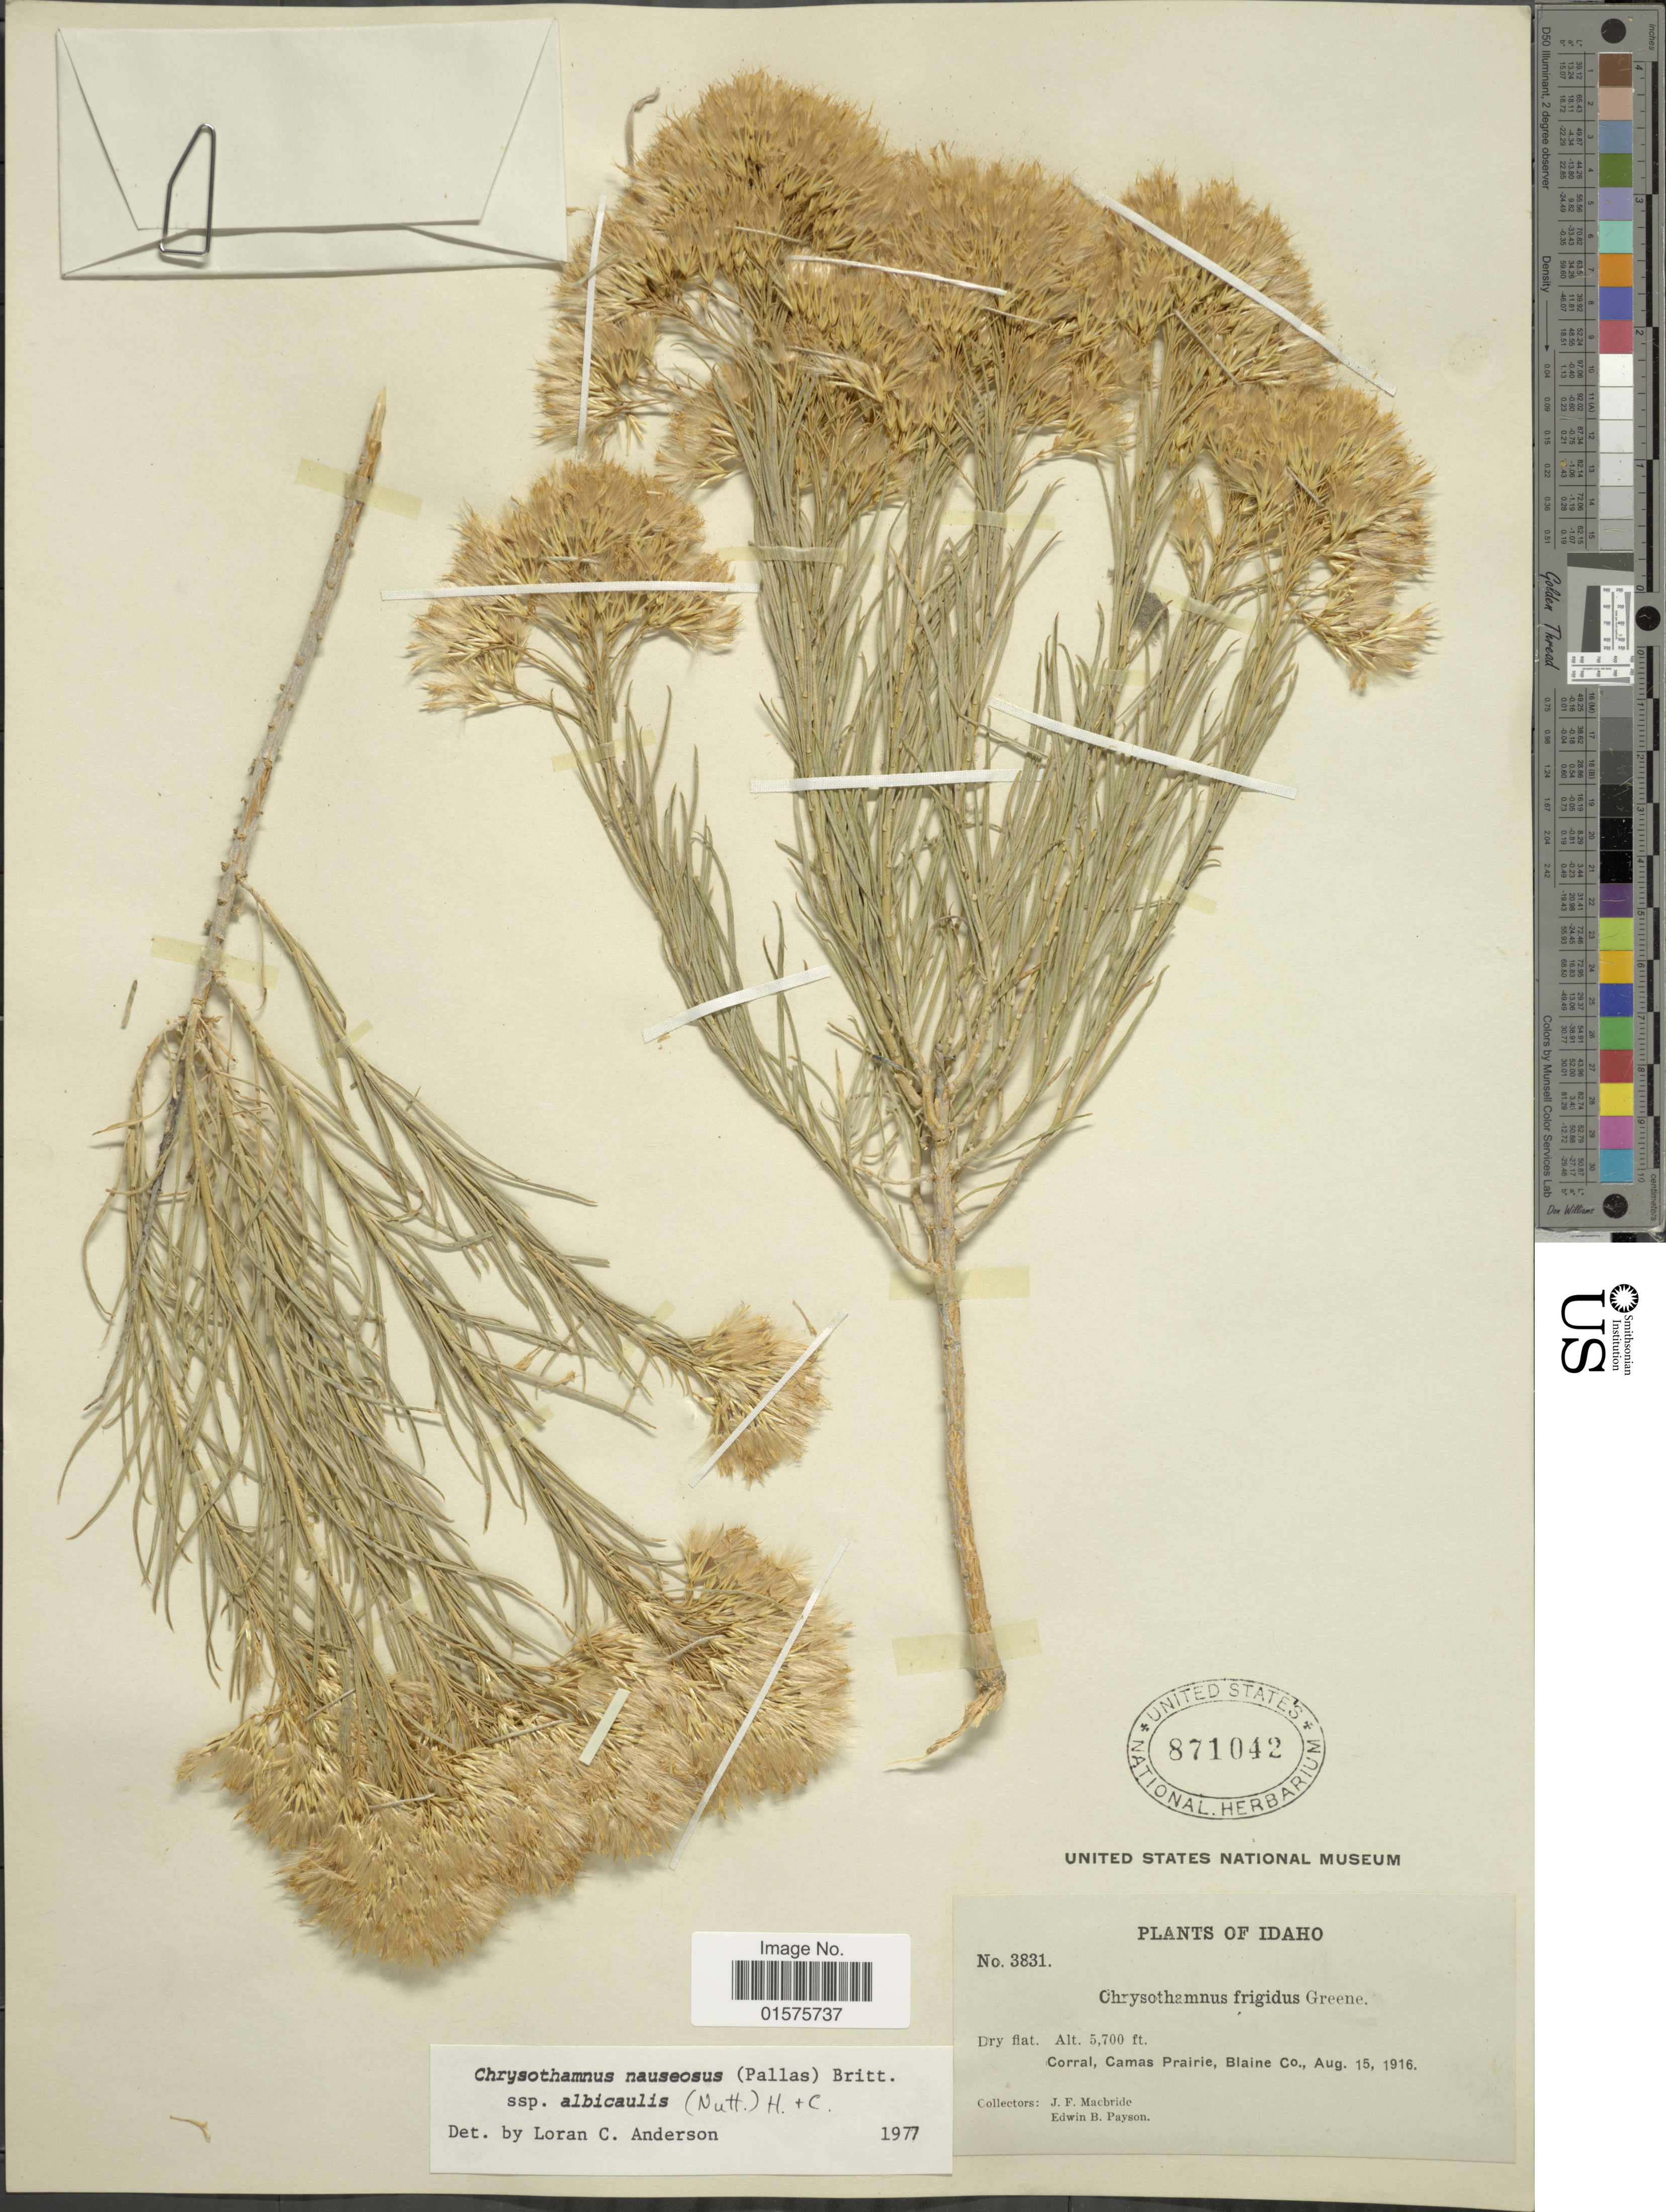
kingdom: Plantae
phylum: Tracheophyta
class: Magnoliopsida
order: Asterales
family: Asteraceae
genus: Ericameria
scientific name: Ericameria nauseosa var. speciosa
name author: (Nutt.) G.L. Nesom & G.I. Baird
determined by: Urbatsch, Lowell E., Curator (LSU), Louisiana State University (UNITED STATES)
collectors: J. F. Macbride & E. B. Payson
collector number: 3831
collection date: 1916-08-15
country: United States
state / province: Idaho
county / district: Blaine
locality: Corral, Camas Prairie.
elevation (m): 1737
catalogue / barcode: US 871042